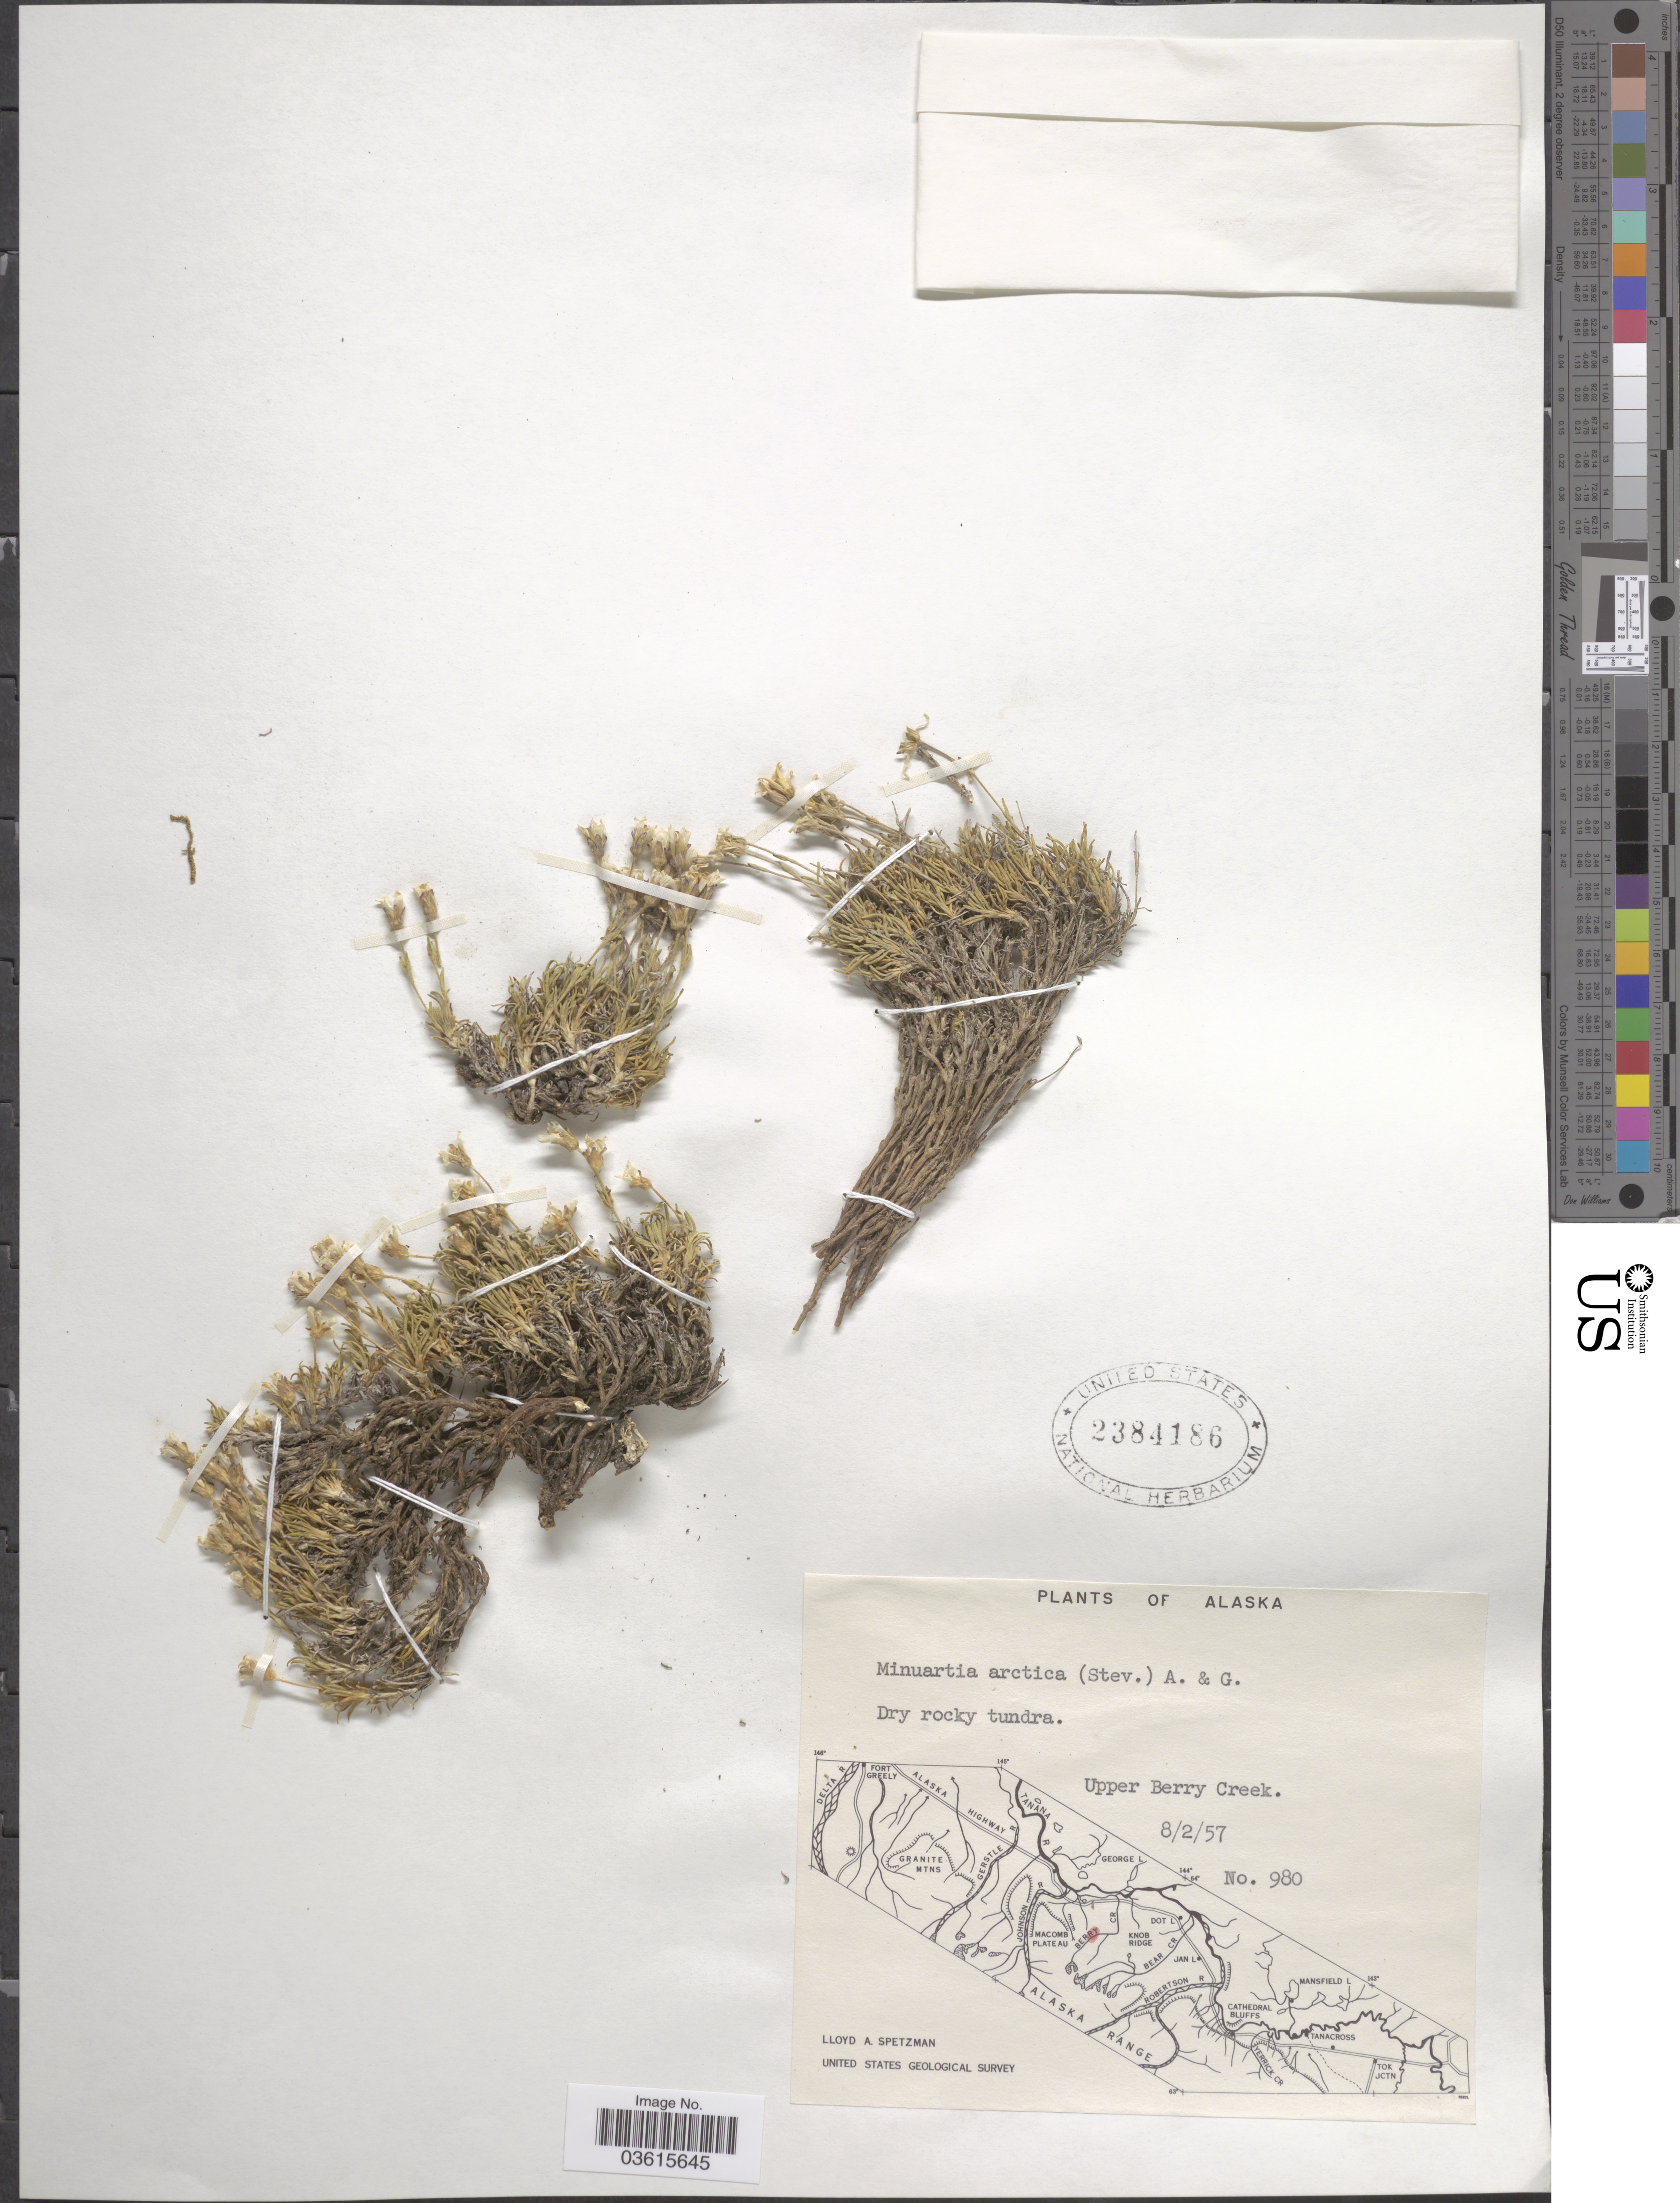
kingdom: Plantae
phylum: Tracheophyta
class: Magnoliopsida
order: Caryophyllales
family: Caryophyllaceae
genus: Cherleria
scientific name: Cherleria arctica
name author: (Steven ex Ser.) A.J. Moore & Dillenb.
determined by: Strong, M. T., (US), Smithsonian Institution - National Museum of Natural History (UNITED STATES)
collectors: L. Spetzman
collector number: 980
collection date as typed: Transcribed d/m/y: 2/8/57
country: United States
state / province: Alaska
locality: Upper Berry Creek.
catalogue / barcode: US 2384186